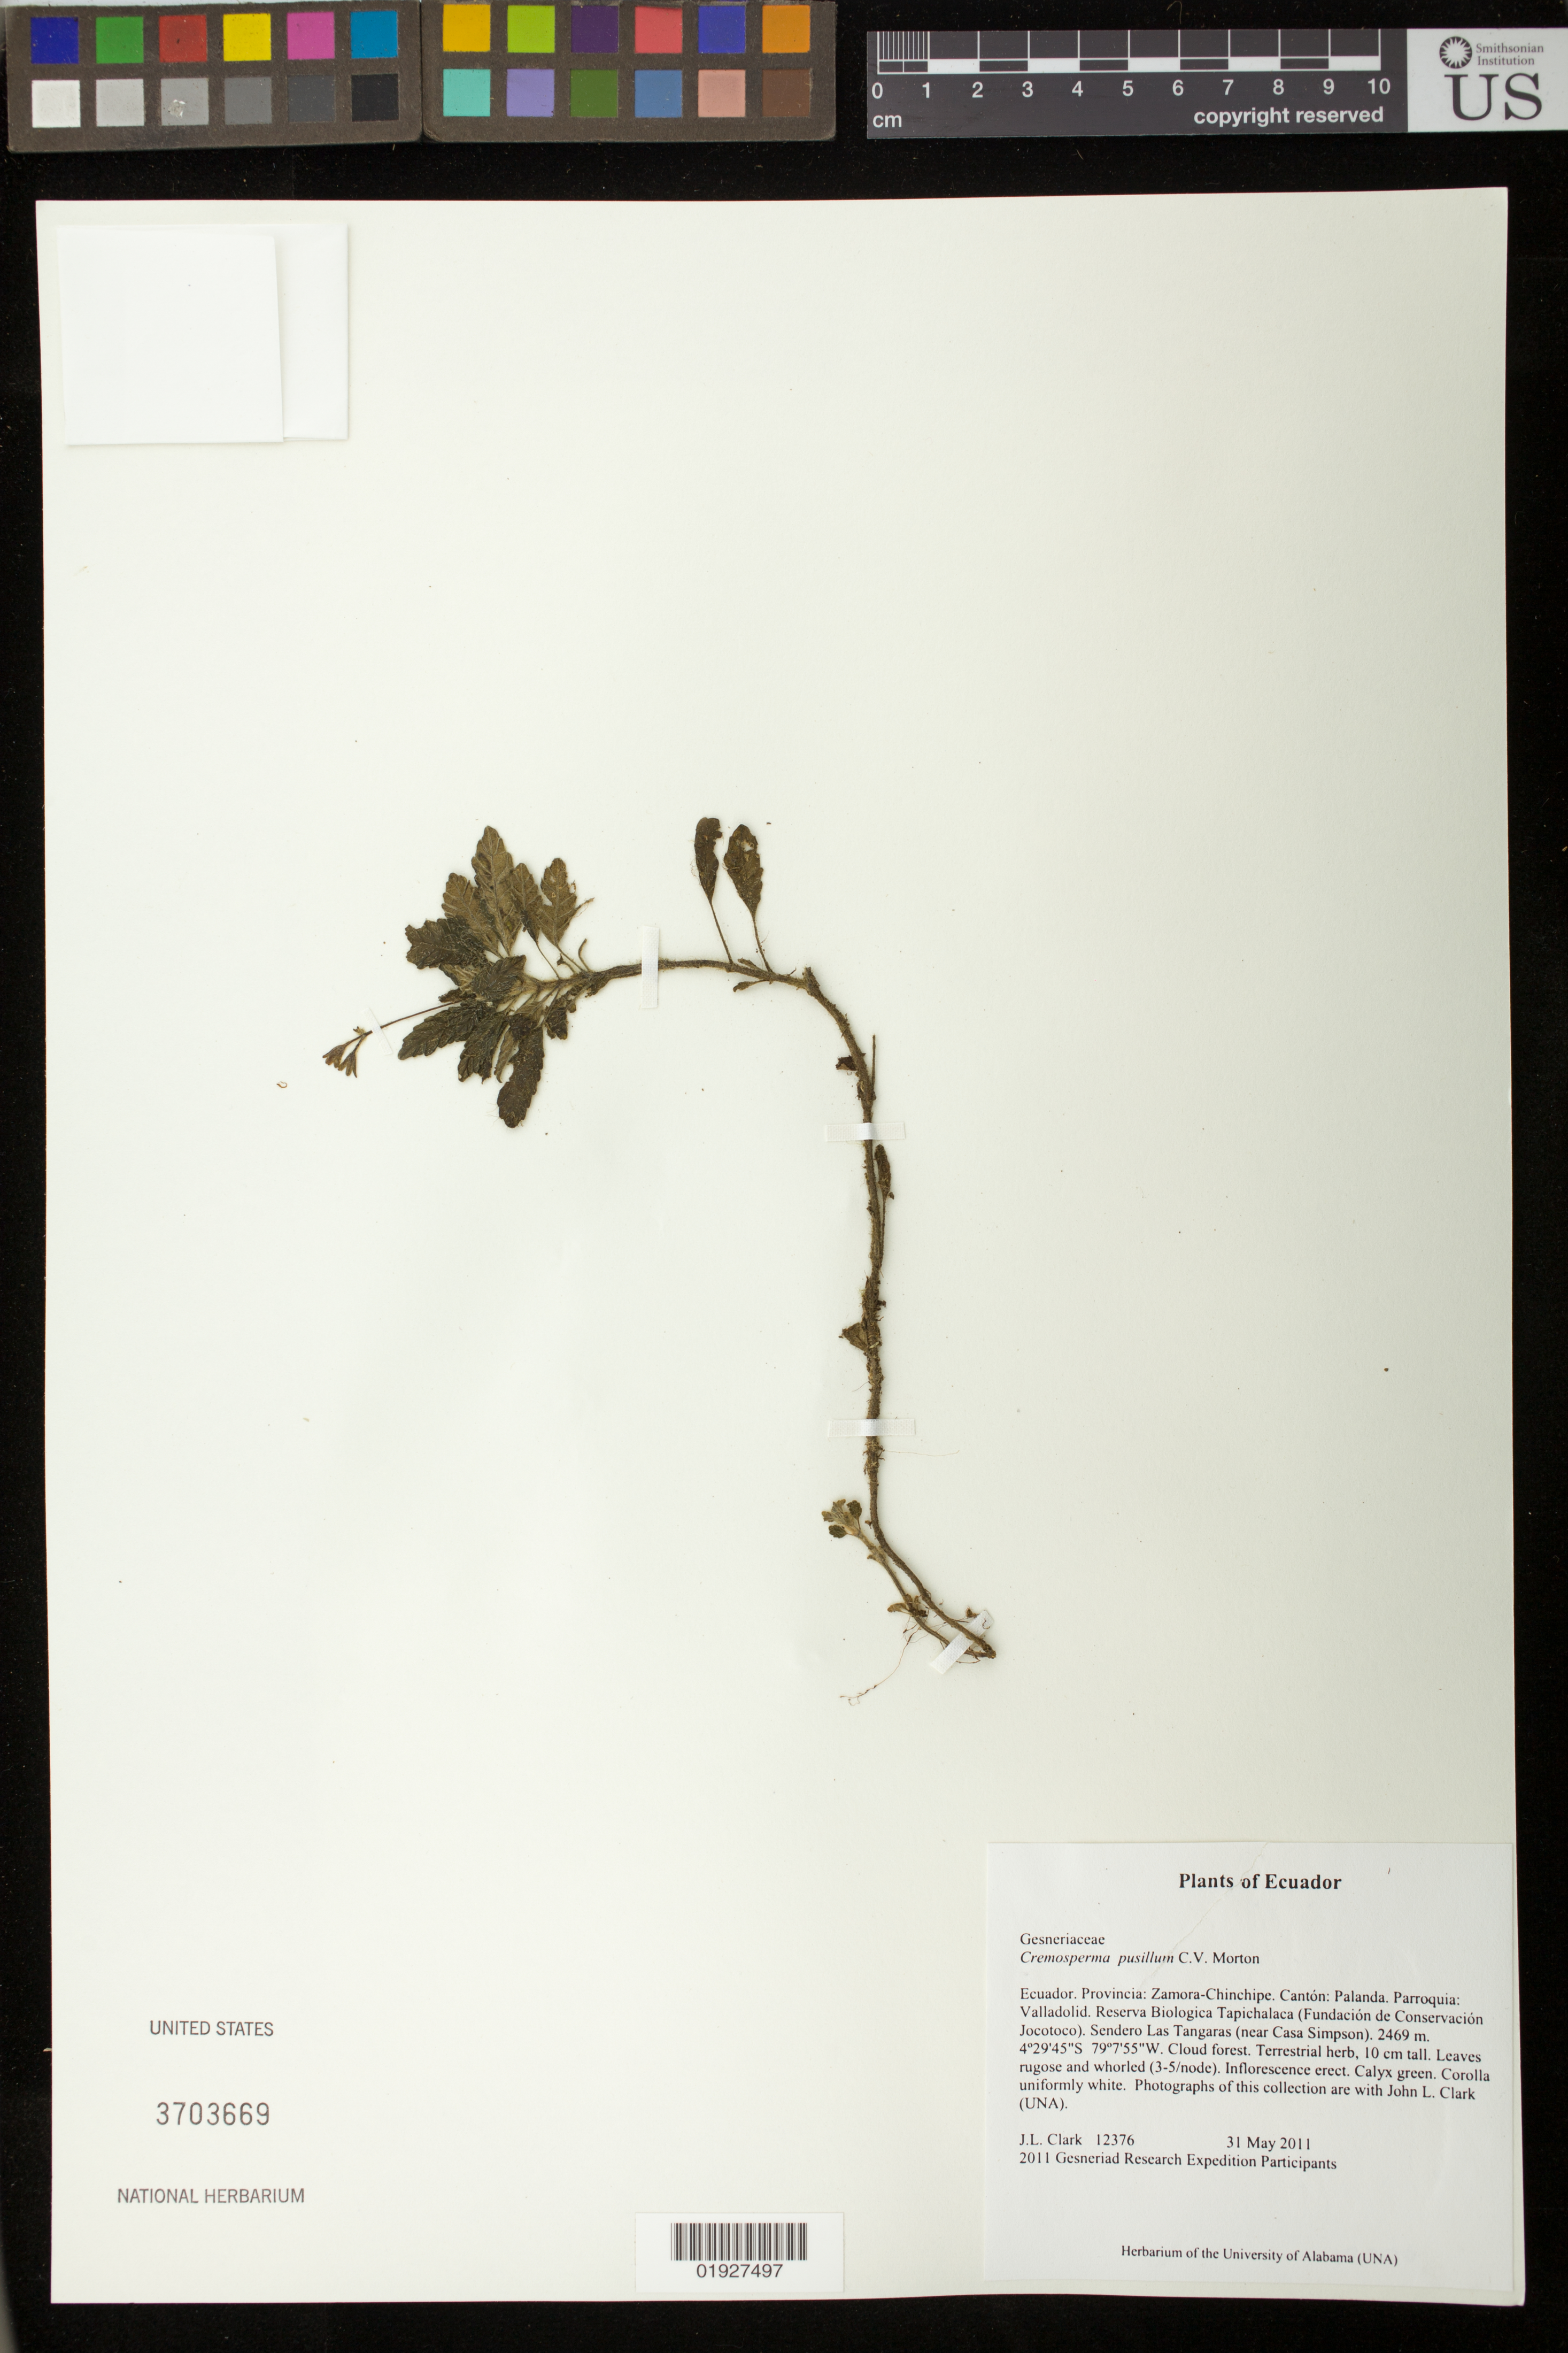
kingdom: Plantae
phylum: Tracheophyta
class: Magnoliopsida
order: Lamiales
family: Gesneriaceae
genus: Cremosperma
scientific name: Cremosperma pusillum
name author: C.V. Morton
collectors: J. L. Clark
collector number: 12376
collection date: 2011-05-31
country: Ecuador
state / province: Zamora-Chinchipe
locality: Cantón: Palanda. Parroquia: Vallodolid. Reserva Biologica Tapichalaca (Fundación de Conservación Jocotoco). Sendero Las Tangaras (near Casa Simpson)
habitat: Cloud forest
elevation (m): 2469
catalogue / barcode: US 3703669